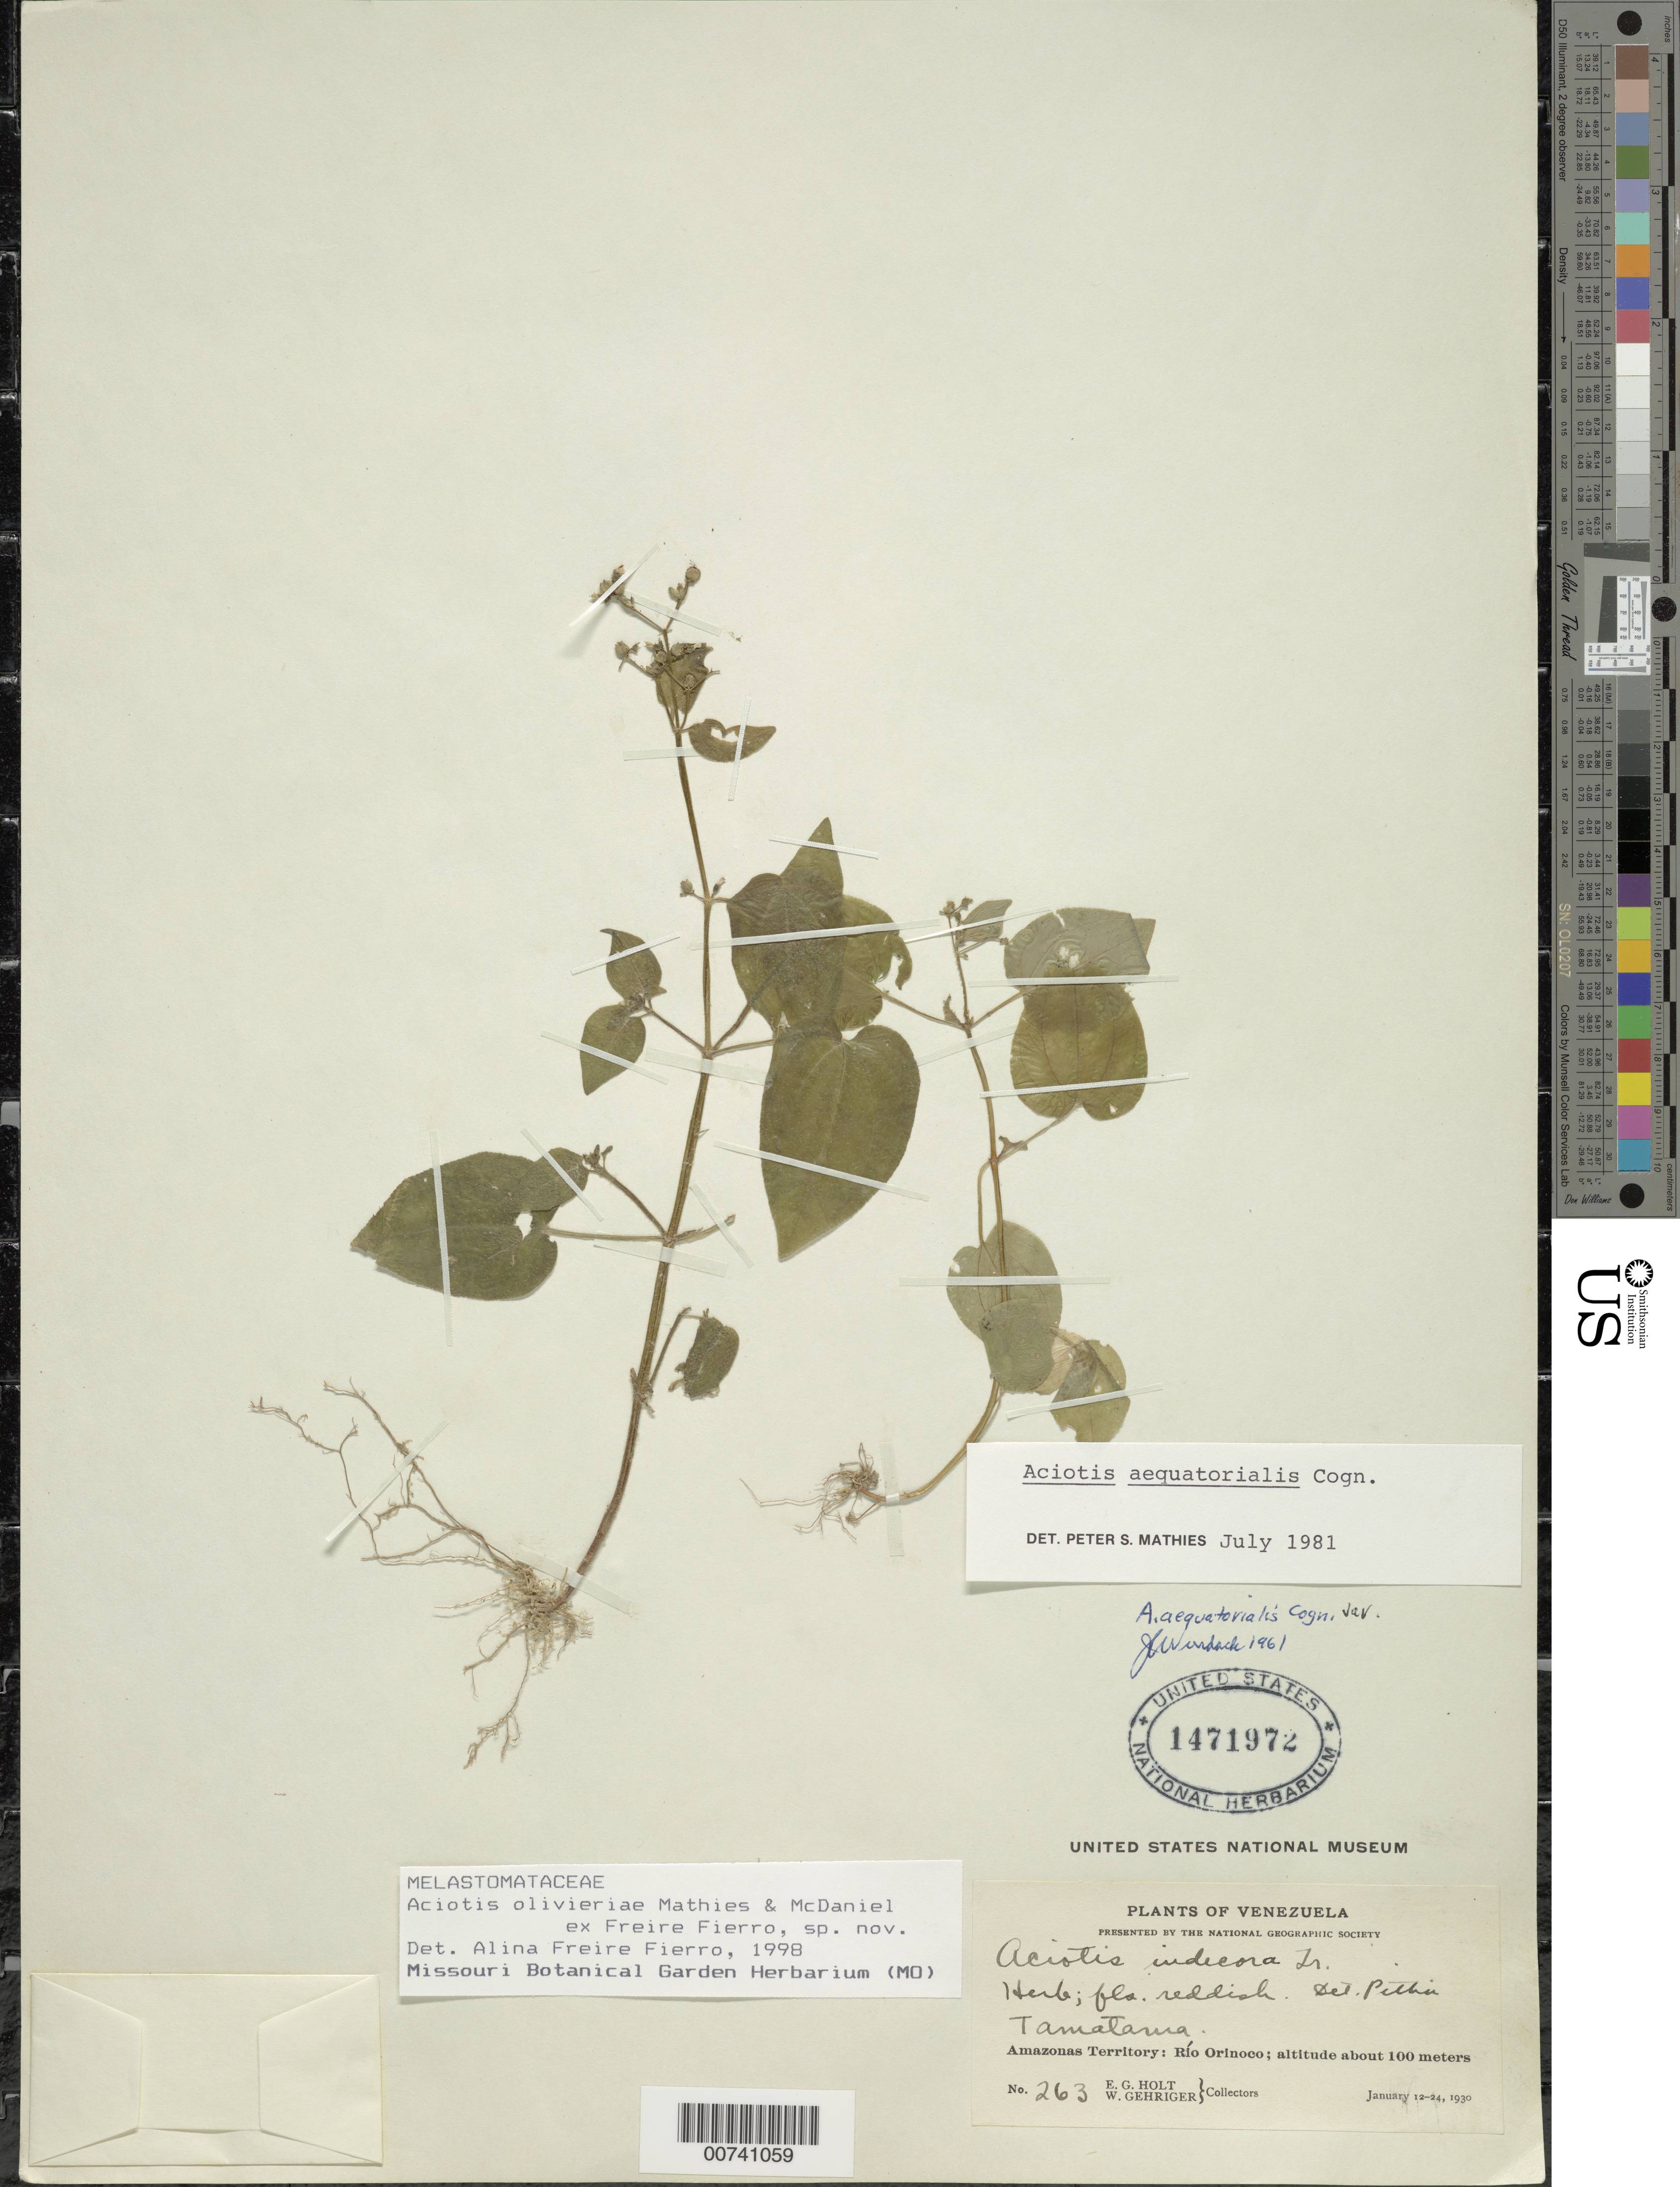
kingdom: Plantae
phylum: Tracheophyta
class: Magnoliopsida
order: Myrtales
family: Melastomataceae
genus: Aciotis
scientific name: Aciotis olivieriana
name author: Freire-Fierro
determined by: Freire-Fierro, A.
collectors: E. Holt & W. Gehriger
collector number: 263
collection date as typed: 12-Jan-30 to 24-Jan-30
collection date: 1930-01-12/1930-01-24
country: Venezuela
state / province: Amazonas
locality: Tamatama, Alto Río Orinoco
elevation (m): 100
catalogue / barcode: US 1471972